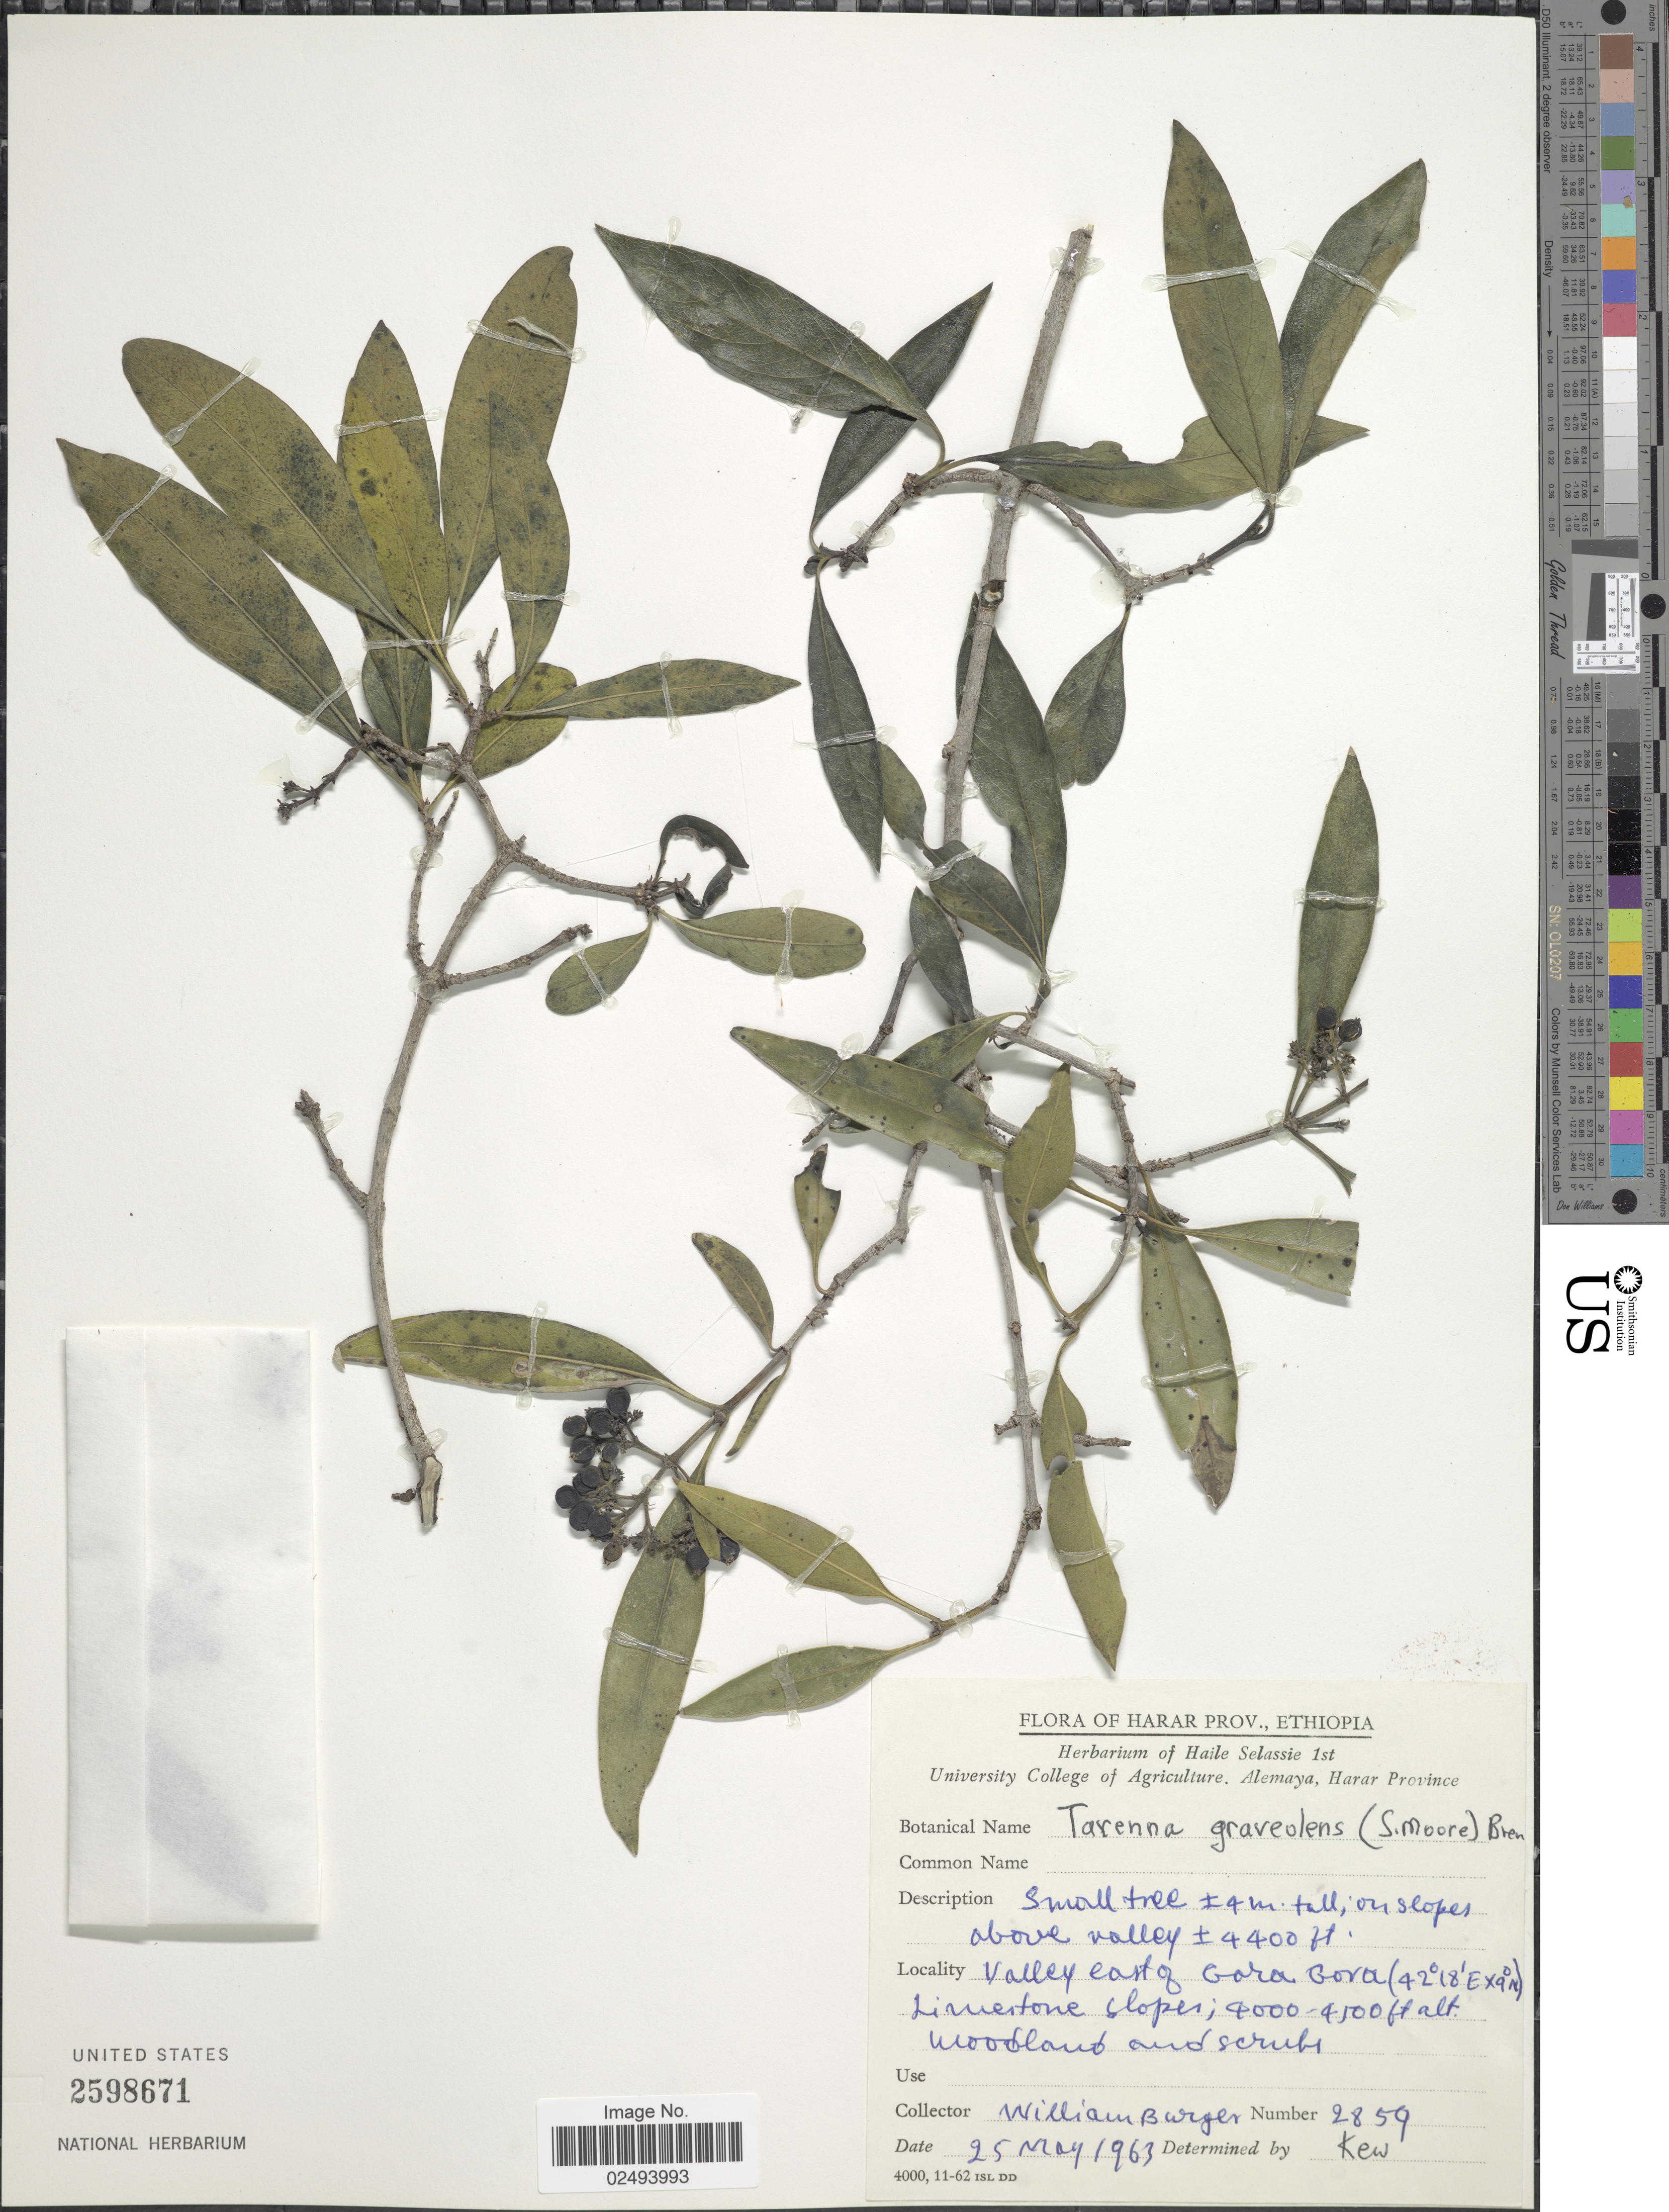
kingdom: Plantae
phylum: Tracheophyta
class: Magnoliopsida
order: Gentianales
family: Rubiaceae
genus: Coptosperma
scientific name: Coptosperma graveolens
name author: (S. Moore) Degreef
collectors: W. Burger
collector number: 2859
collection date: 1963-05-25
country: Ethiopia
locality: Harar Prov. Valley east of Gora Gora, Limestone slopes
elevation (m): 1219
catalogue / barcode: US 2598671